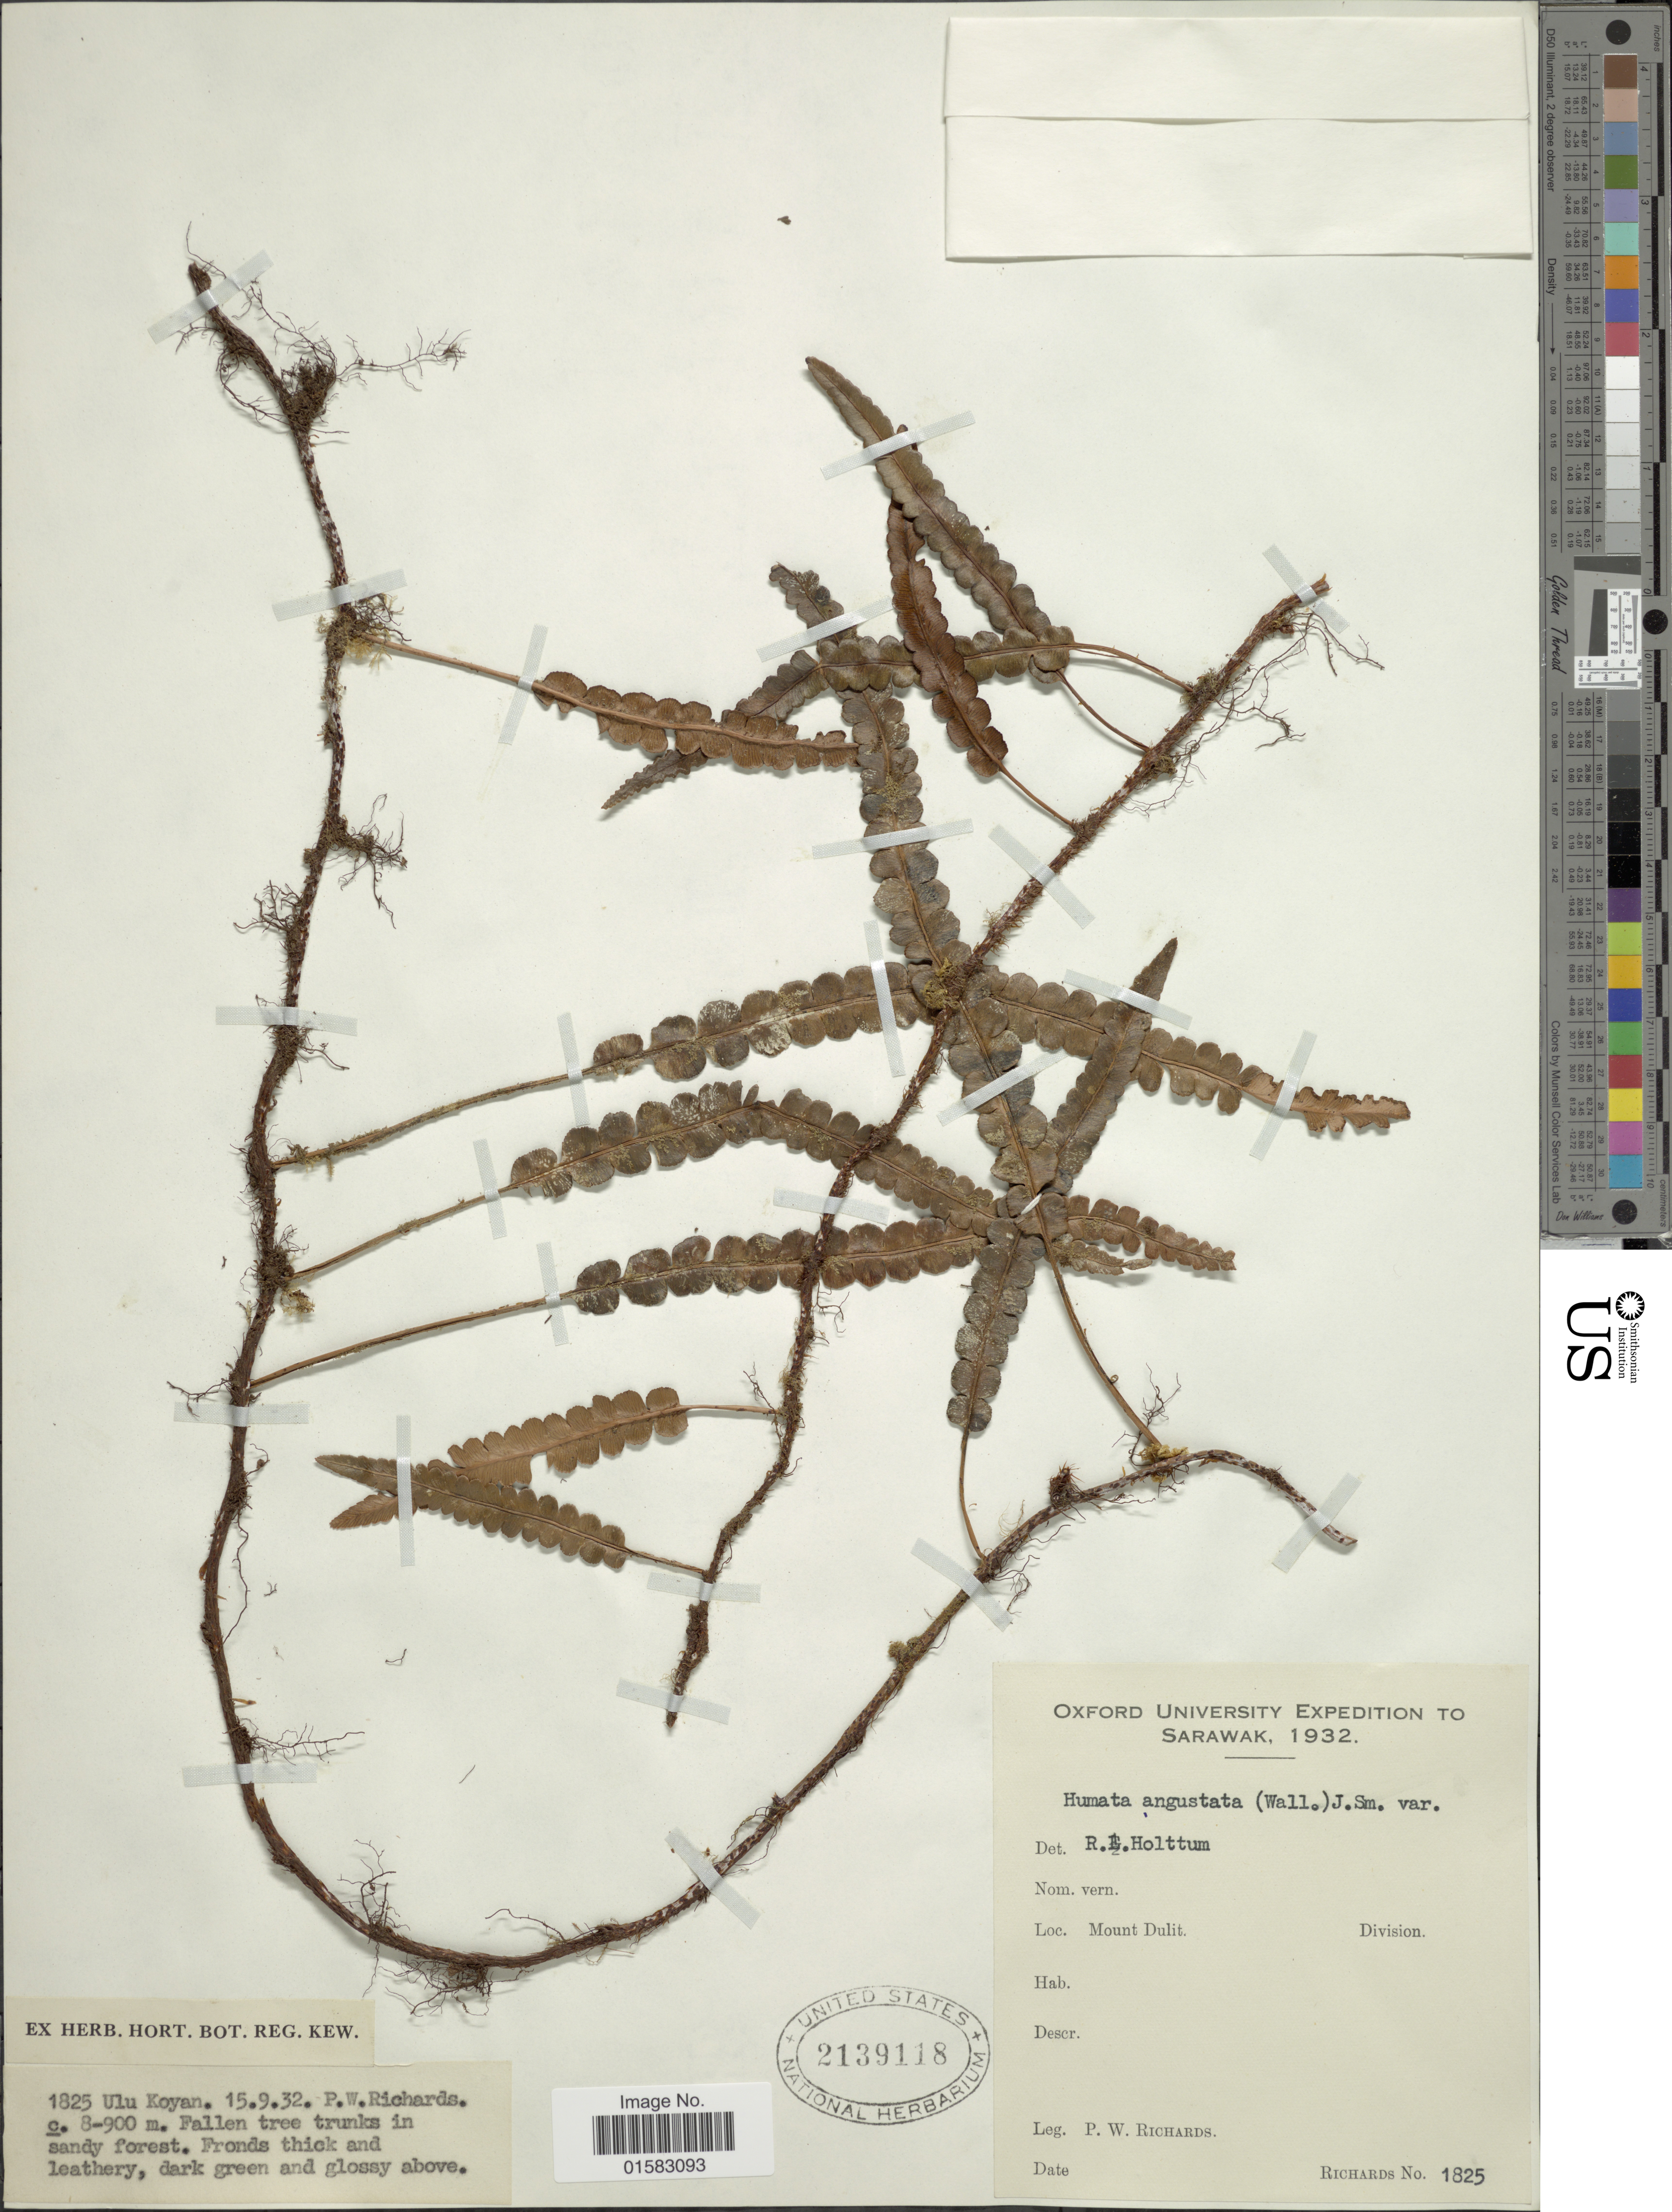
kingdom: Plantae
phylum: Tracheophyta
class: Polypodiopsida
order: Polypodiales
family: Davalliaceae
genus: Davallia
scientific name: Davallia angustata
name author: Wall.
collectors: P. Richards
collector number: Richards 1825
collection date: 1932-09-15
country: Malaysia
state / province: Sarawak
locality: Ulu Koyan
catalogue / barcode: US 2139118